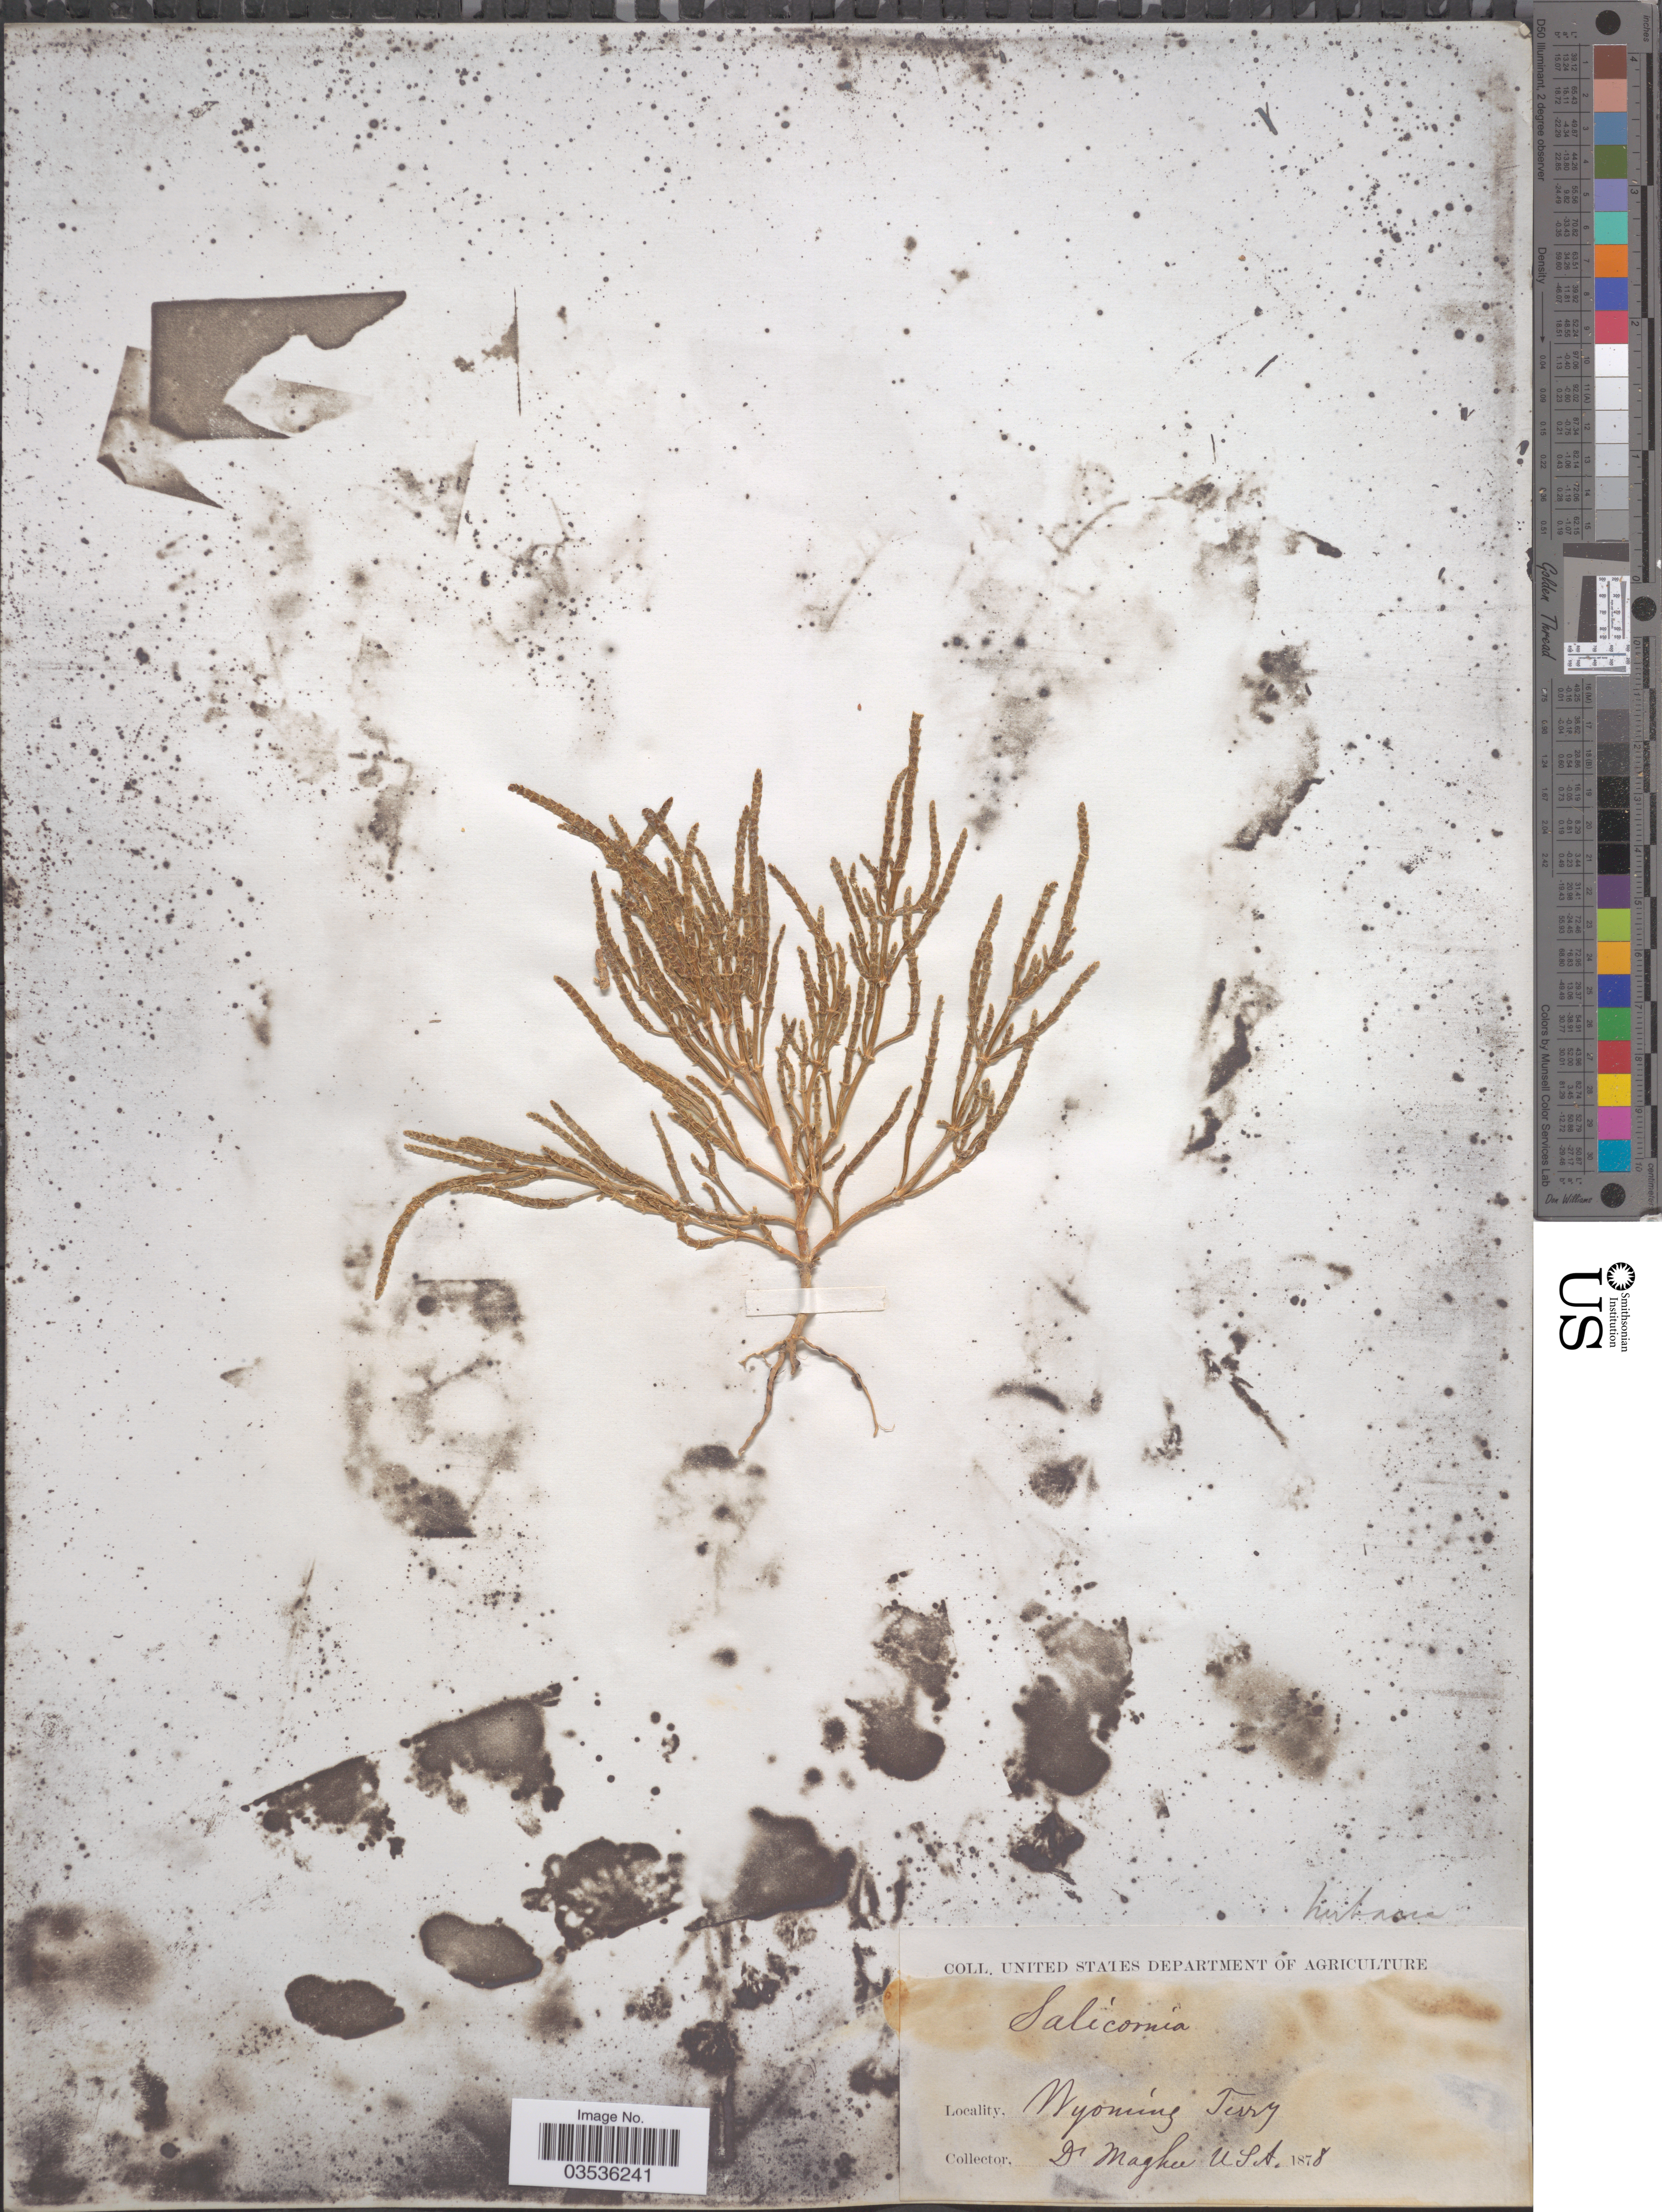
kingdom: Plantae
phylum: Tracheophyta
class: Magnoliopsida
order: Caryophyllales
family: Amaranthaceae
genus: Salicornia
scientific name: Salicornia rubra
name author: A. Nelson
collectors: -. Maghee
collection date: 1878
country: United States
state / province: Wyoming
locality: Wyoming Terry.